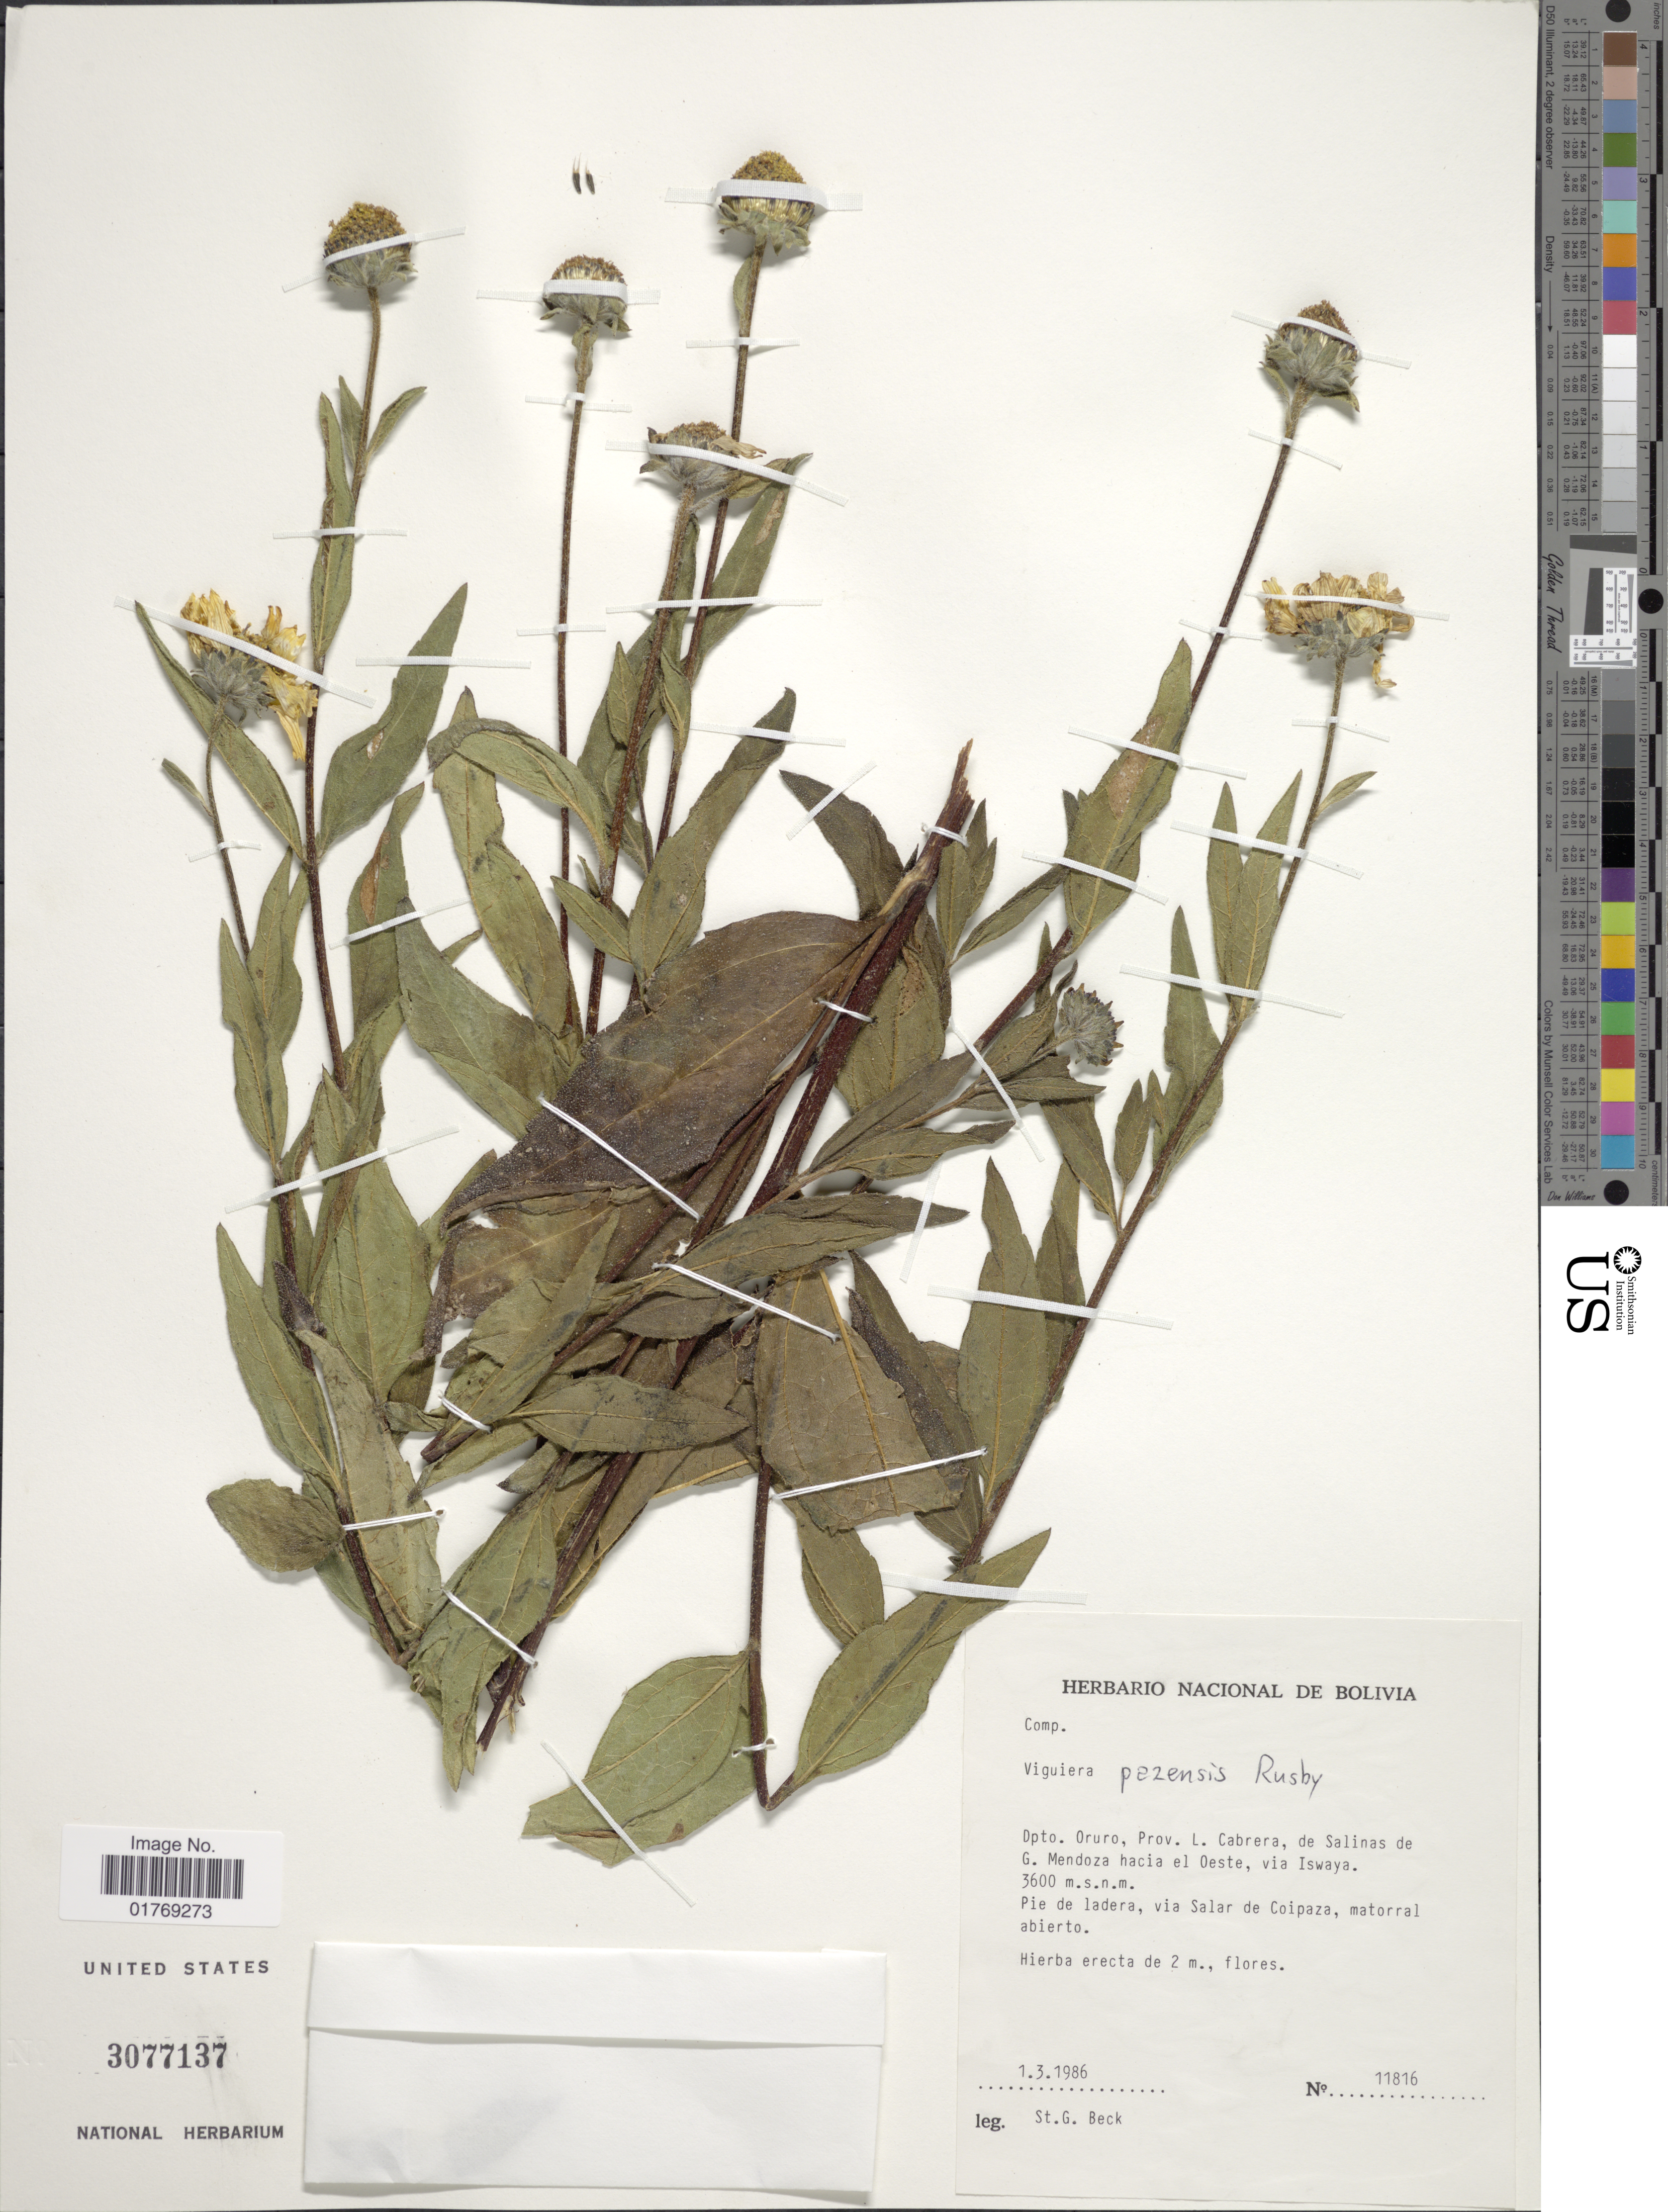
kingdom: Plantae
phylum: Tracheophyta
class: Magnoliopsida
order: Asterales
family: Asteraceae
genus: Viguiera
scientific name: Viguiera sp.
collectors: S. G. Beck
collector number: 11816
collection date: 1986-03-01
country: Bolivia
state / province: Oruro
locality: Dpto. Oruro, Prov. L. Cabrera, de Salinas de G. Mendoza hacia el Oeste, via Iswaya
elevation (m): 3600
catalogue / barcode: US 3077137